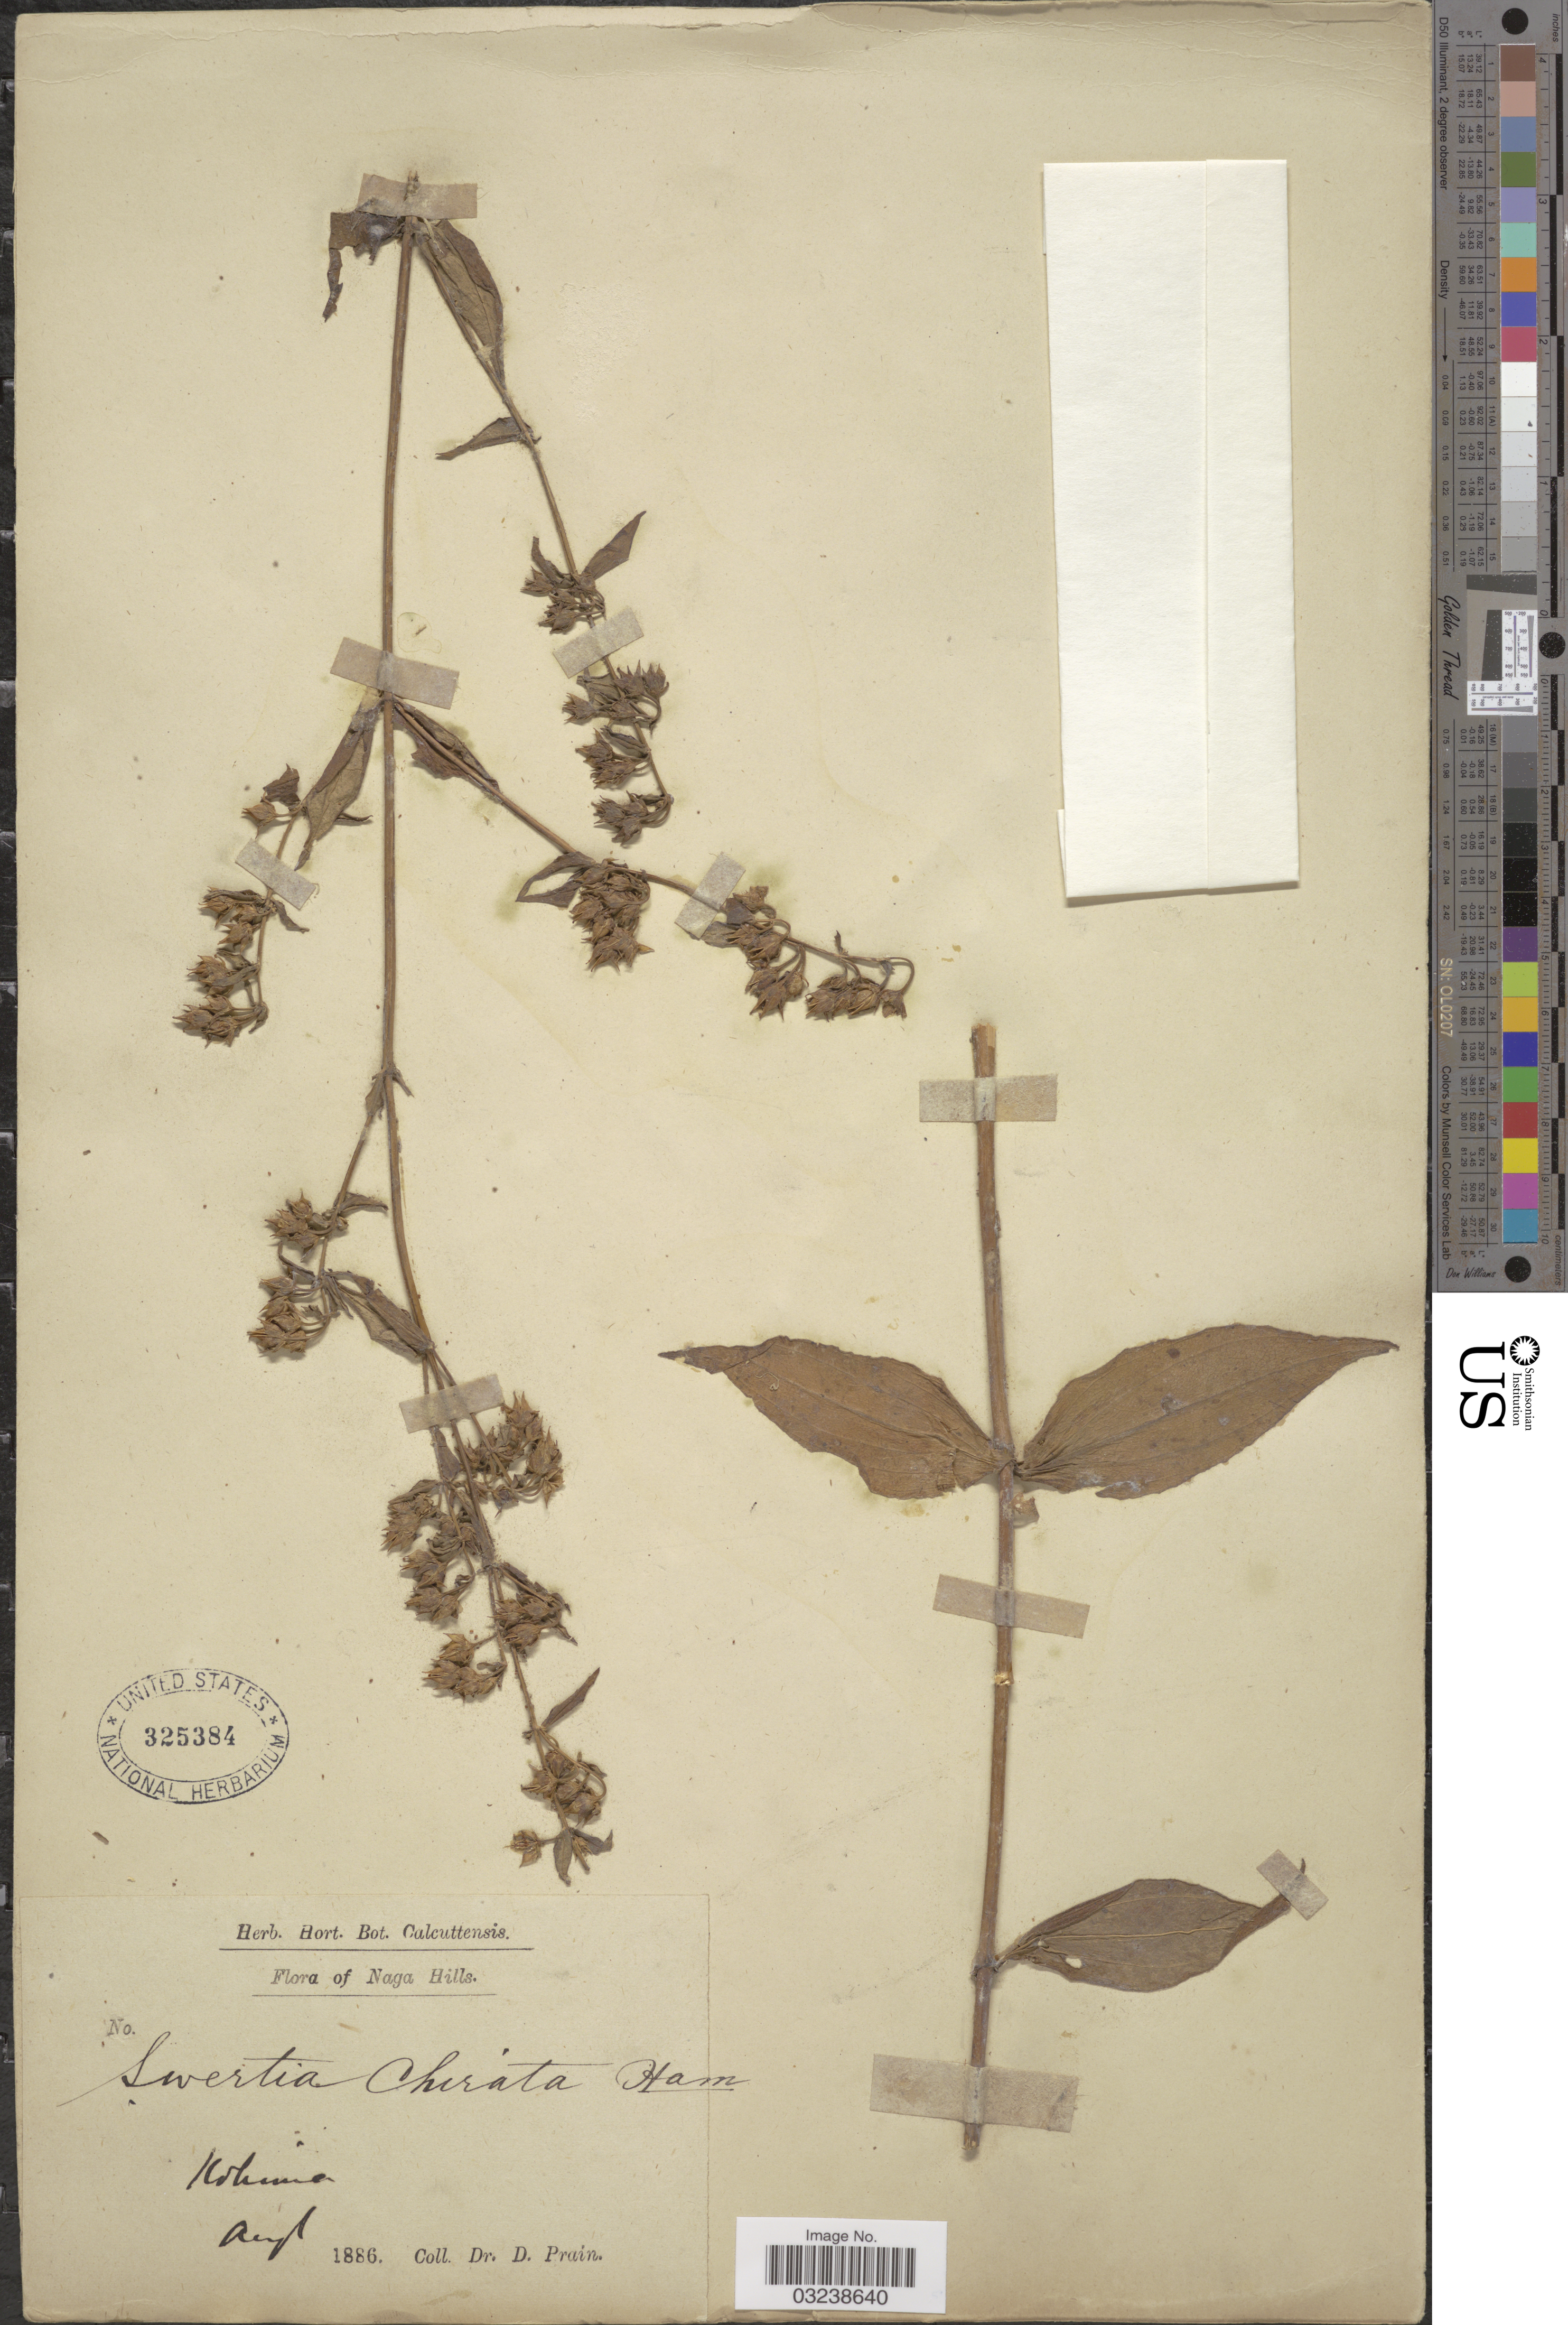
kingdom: Plantae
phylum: Tracheophyta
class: Magnoliopsida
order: Gentianales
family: Gentianaceae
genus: Swertia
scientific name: Swertia chirata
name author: Buch.-Ham. ex C.B. Clarke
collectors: D. Prain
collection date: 1886-08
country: India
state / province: Nagaland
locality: Naga Hills. Kohima.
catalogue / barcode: US 325384